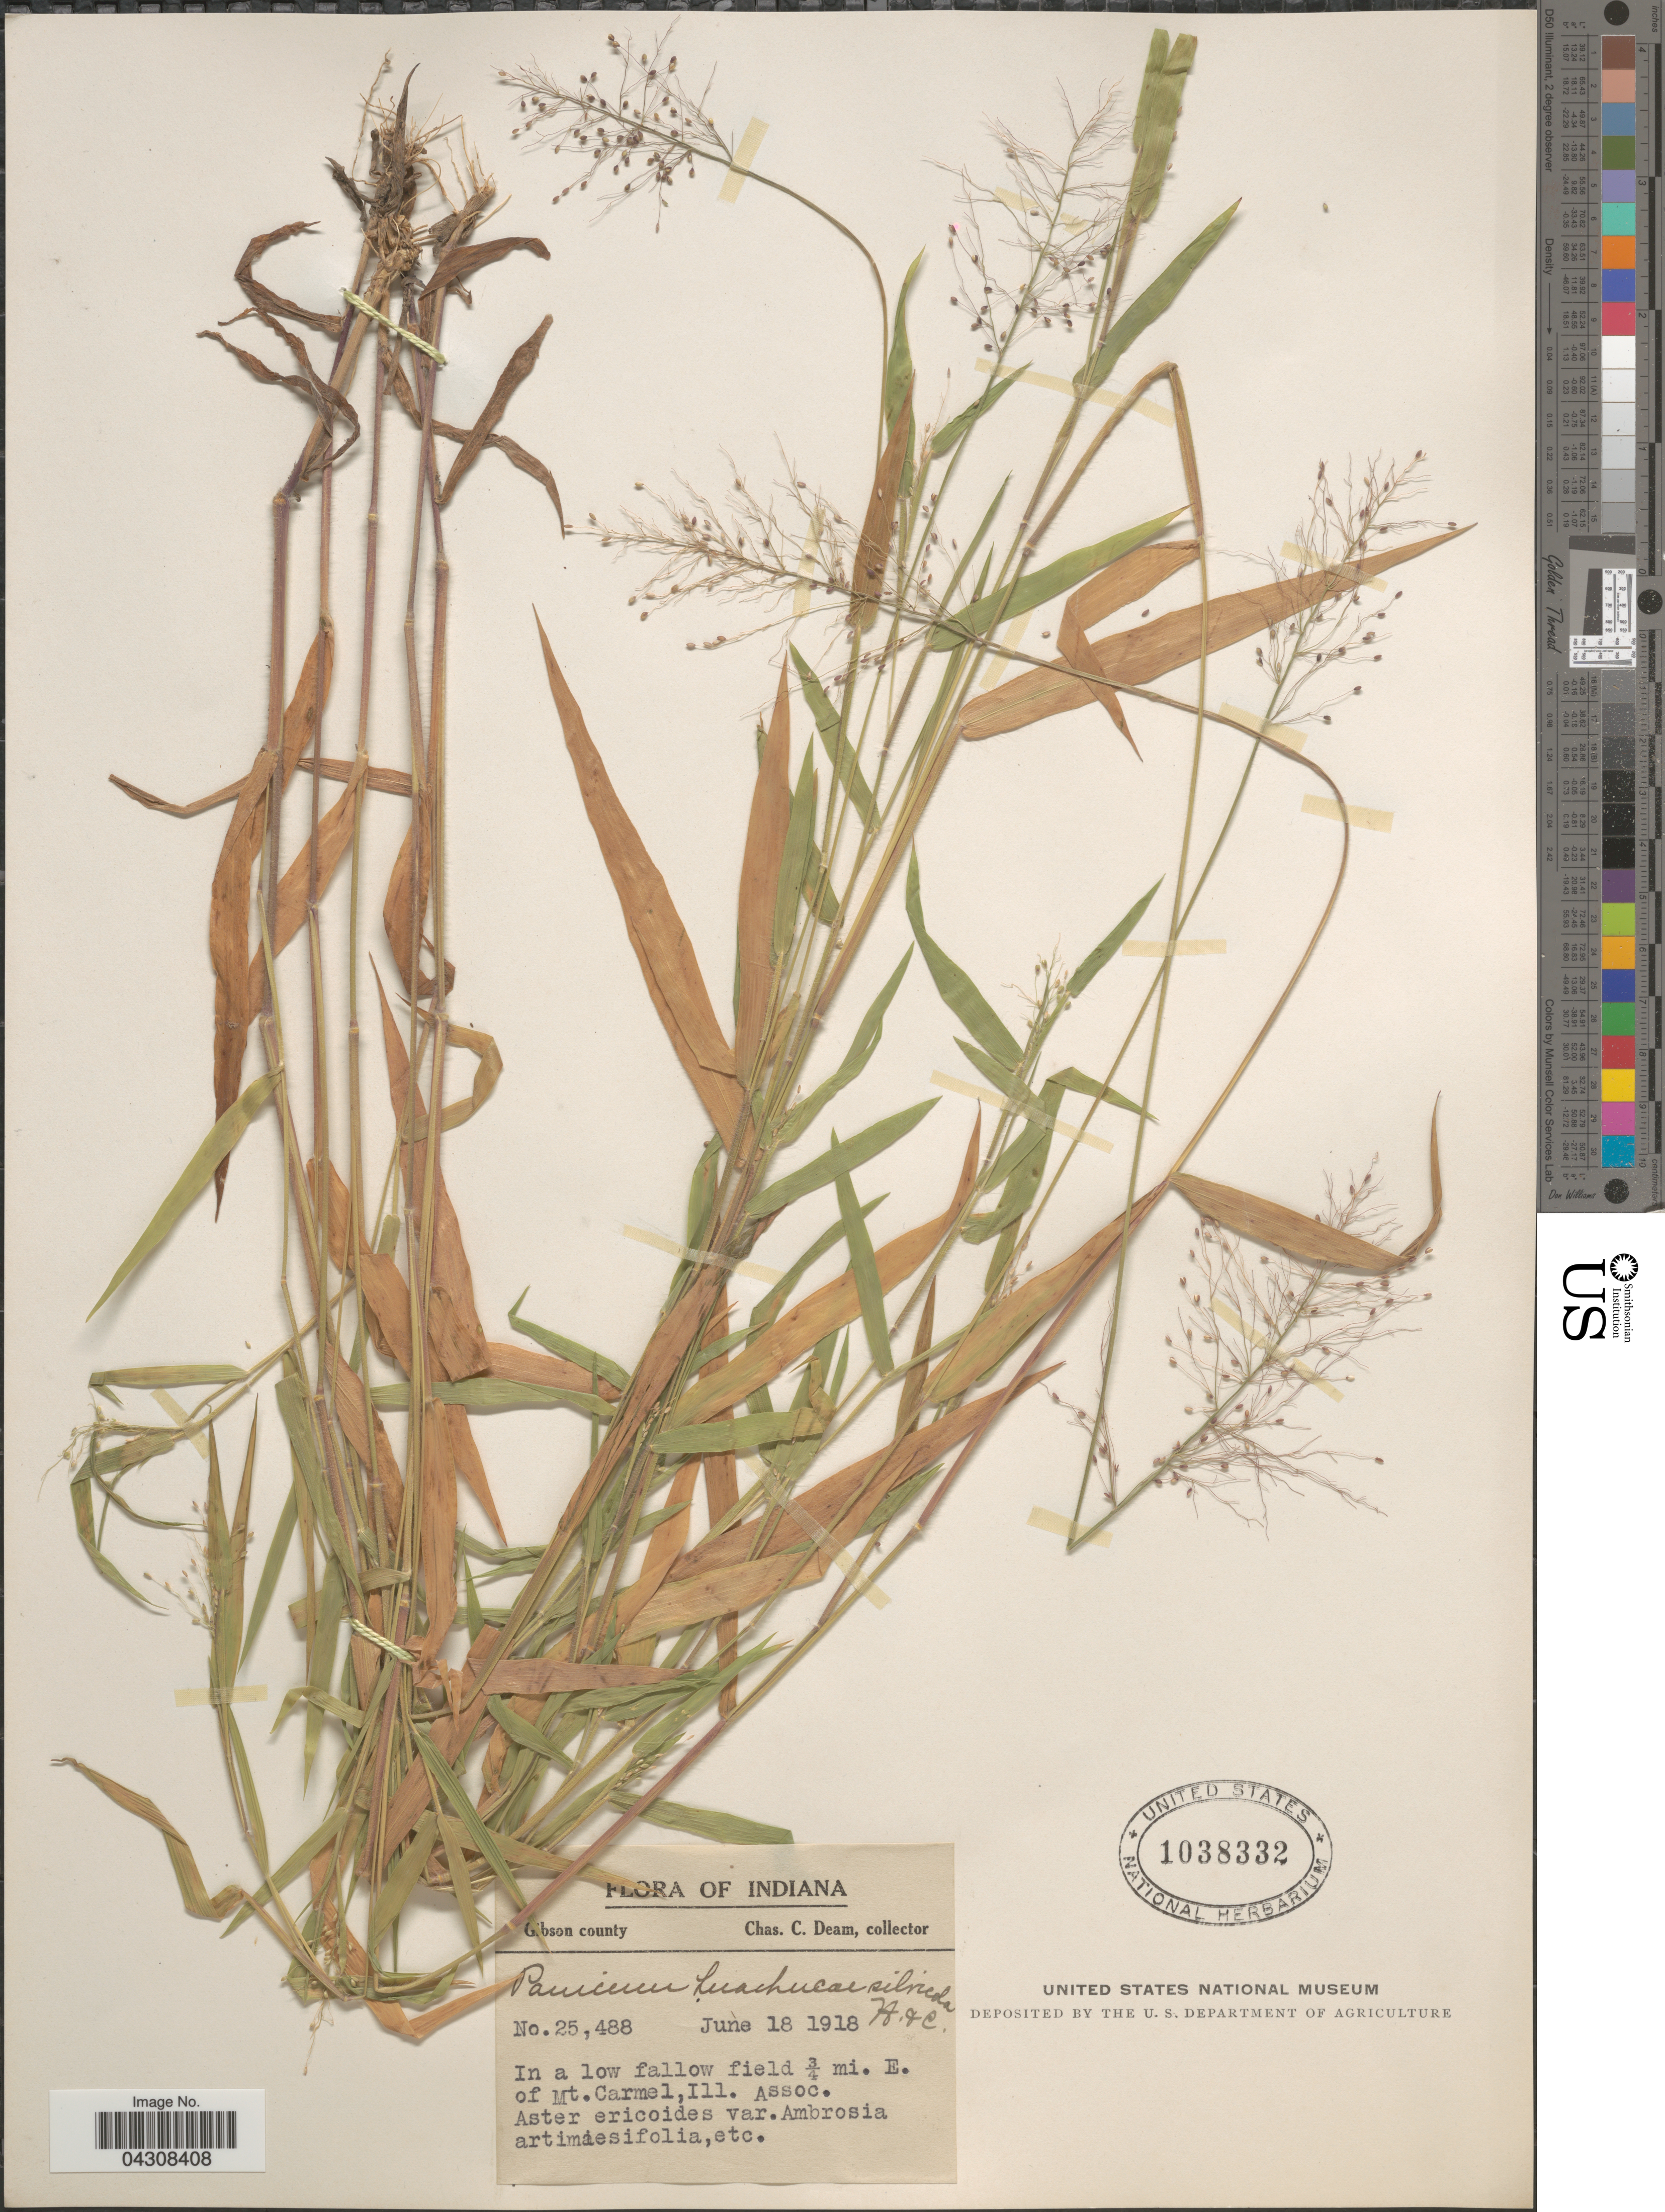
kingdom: Plantae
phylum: Tracheophyta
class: Liliopsida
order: Poales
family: Poaceae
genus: Dichanthelium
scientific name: Dichanthelium acuminatum var. acuminatum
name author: (Sw.) Gould & C.A. Clark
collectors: C. C. Deam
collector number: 25488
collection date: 1918-06-18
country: United States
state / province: Illinois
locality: Gibson county. In a low fallow field ¾ mi. E. of Mt. Carmel.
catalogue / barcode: US 1038332